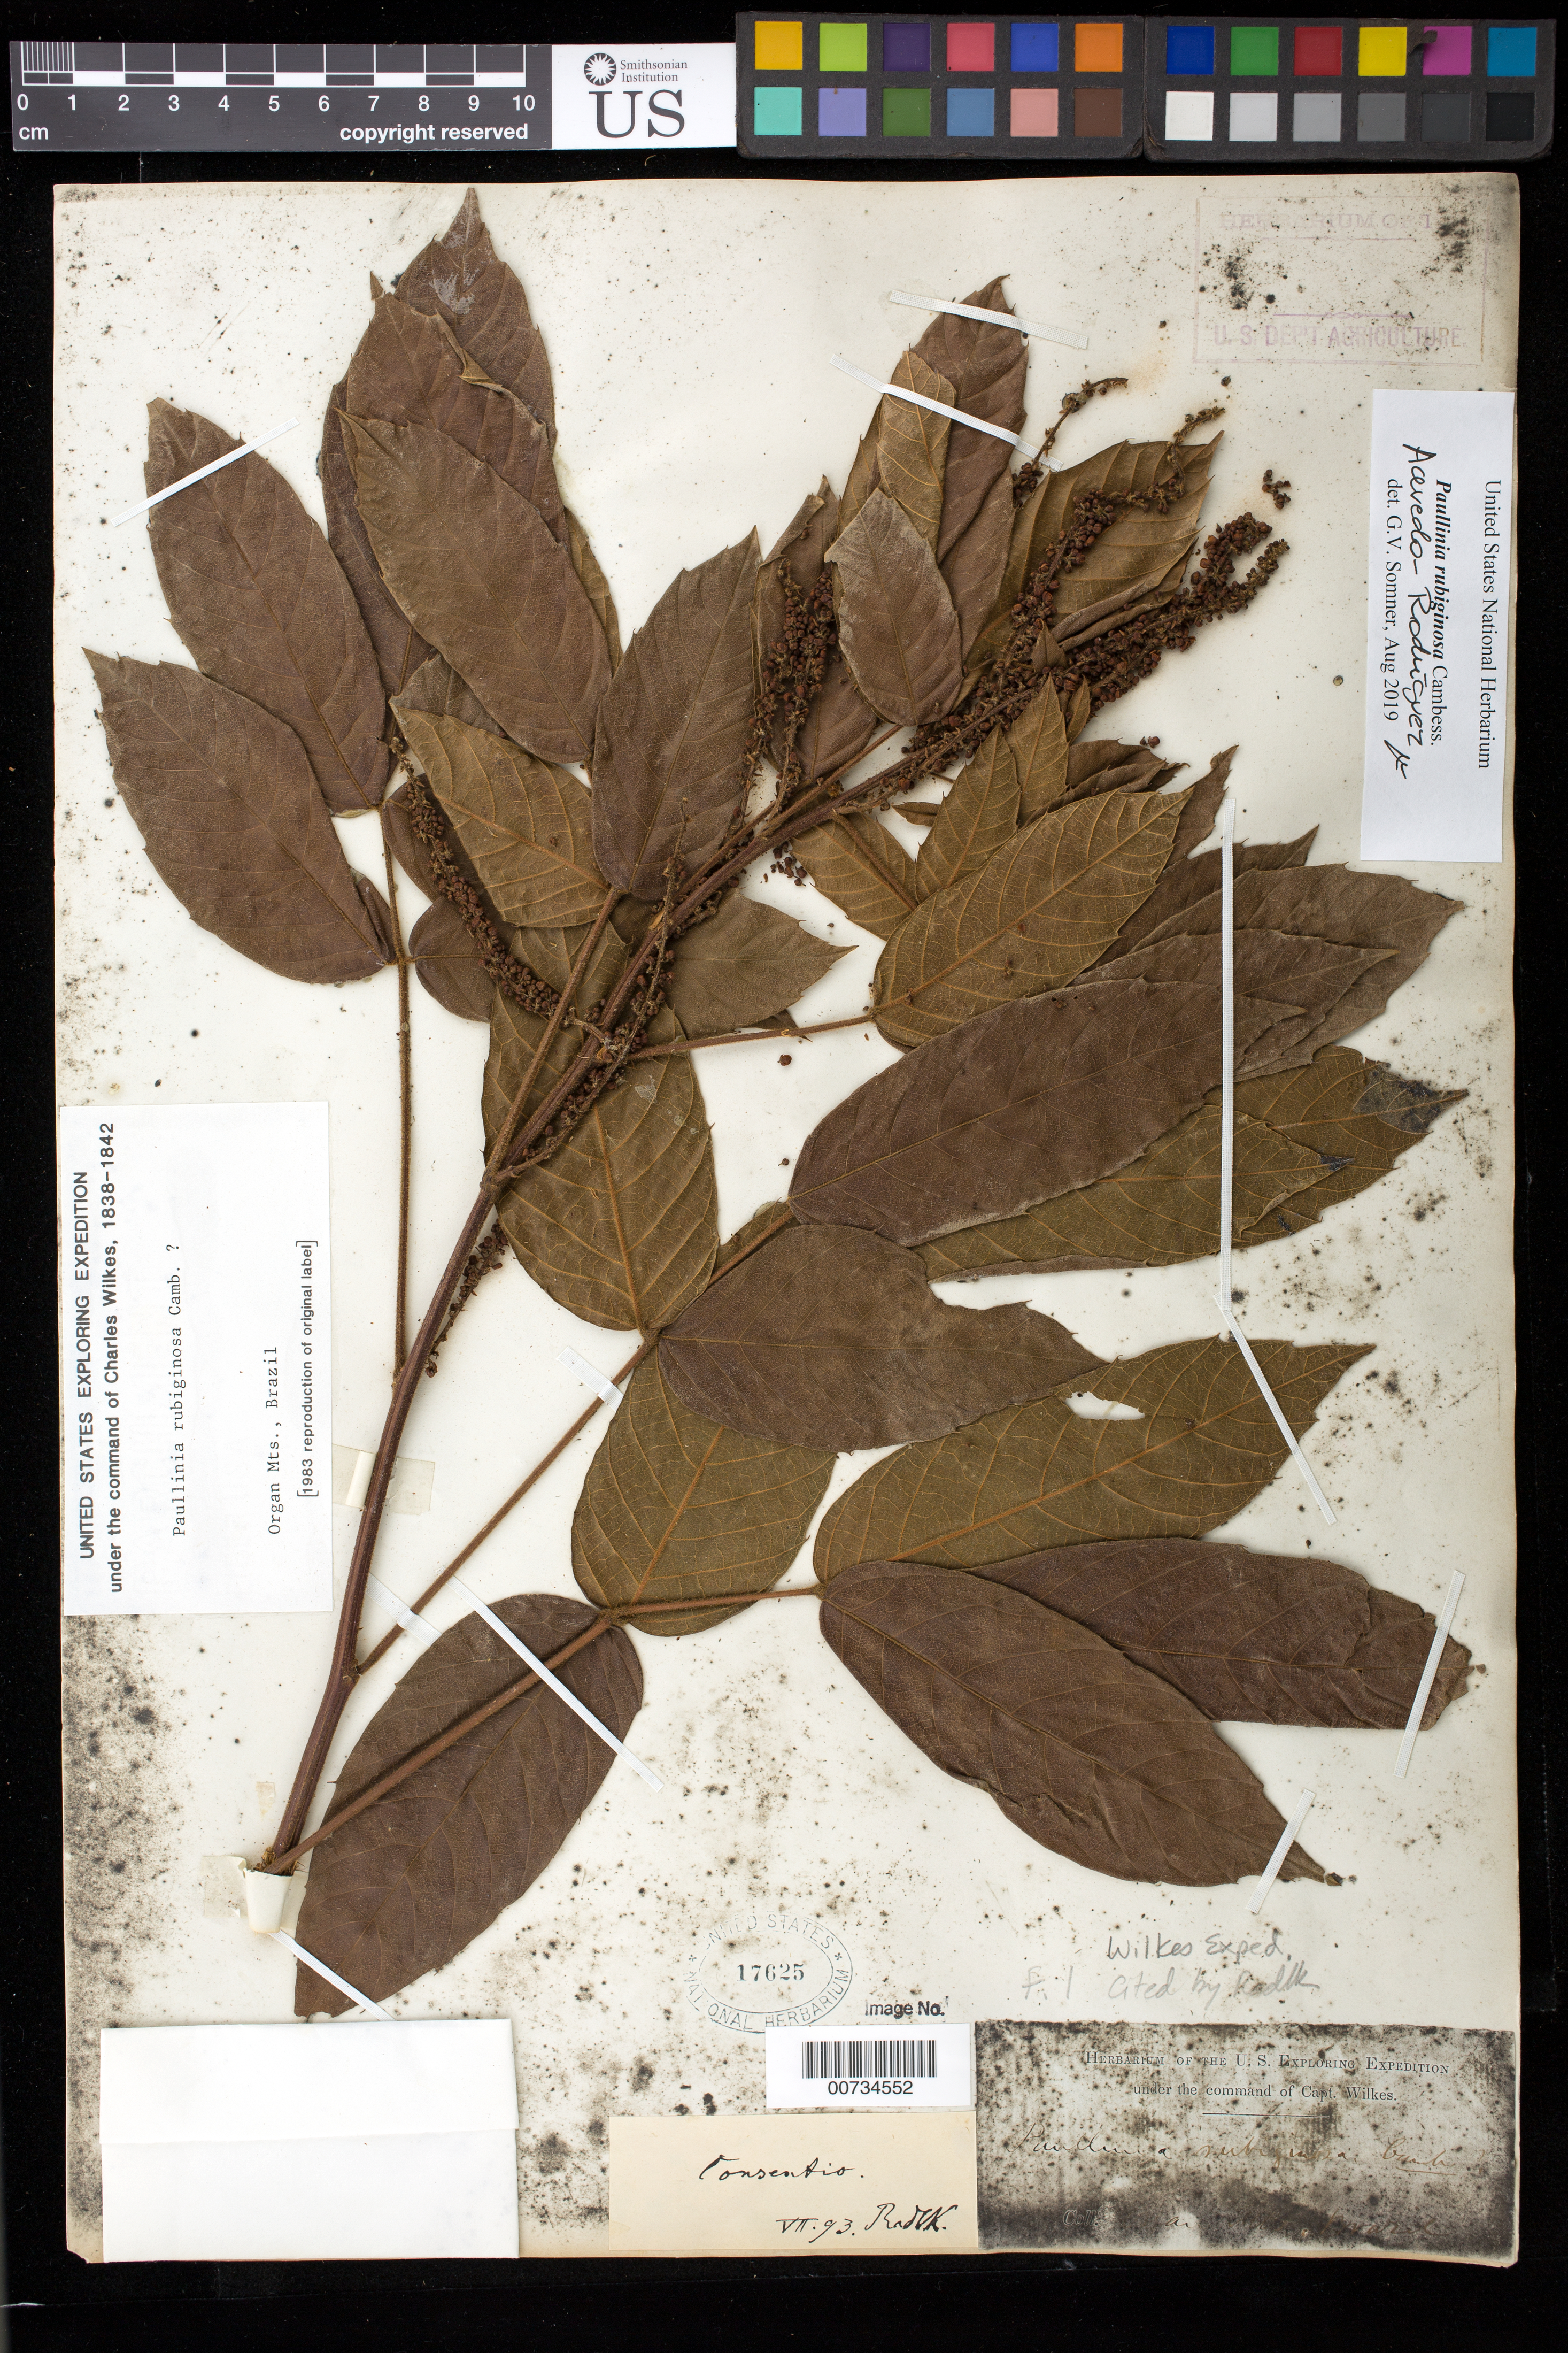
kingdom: Plantae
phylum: Tracheophyta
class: Magnoliopsida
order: Sapindales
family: Sapindaceae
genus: Paullinia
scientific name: Paullinia sp.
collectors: Wilkes Explor. Exped.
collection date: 1838/1842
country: Brazil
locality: Organ Mts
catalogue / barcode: US 17625